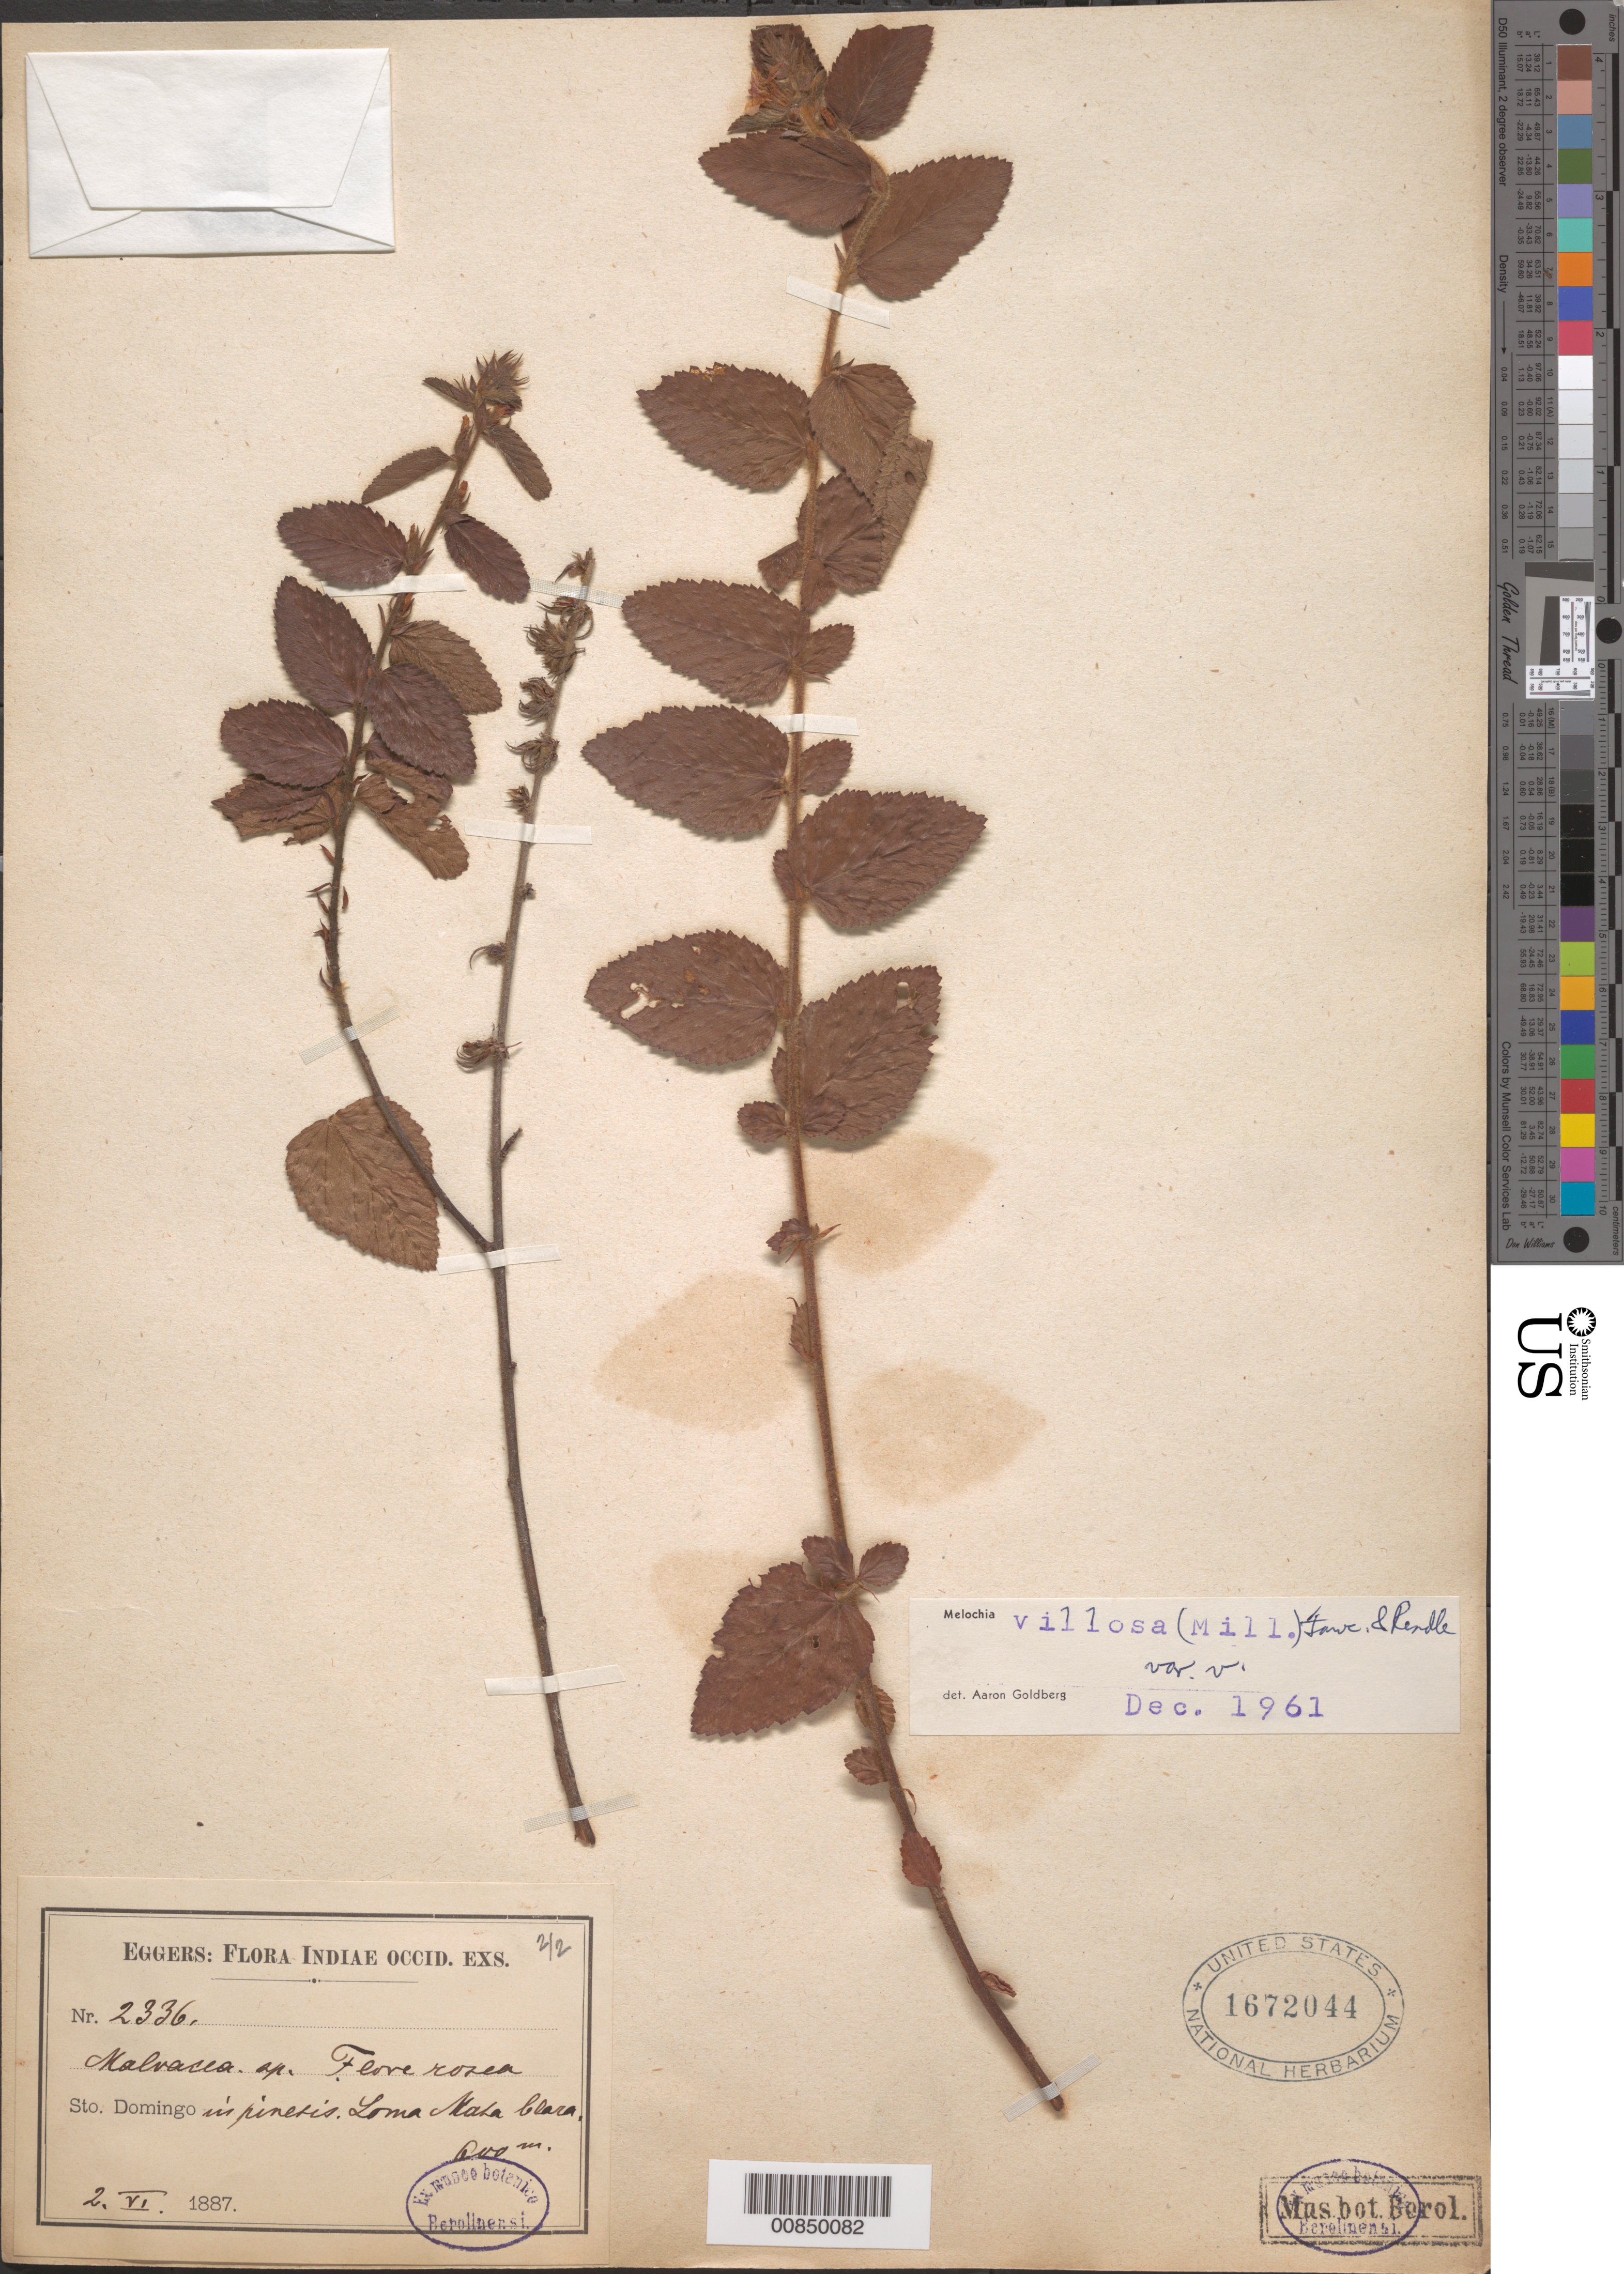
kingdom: Plantae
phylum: Tracheophyta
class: Magnoliopsida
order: Malvales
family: Malvaceae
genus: Melochia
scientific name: Melochia spicata var. spicata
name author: (L.) Fryxell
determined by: Dorr, L. J., (BOT), Smithsonian Institution - National Museum of Natural History (UNITED STATES)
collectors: H. F. A. von Eggers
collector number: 2336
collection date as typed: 02 Jun 1887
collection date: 1887-06-02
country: Dominican Republic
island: Hispaniola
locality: Loma Mata Clara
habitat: "In pinctis"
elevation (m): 600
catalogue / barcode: US 1672044